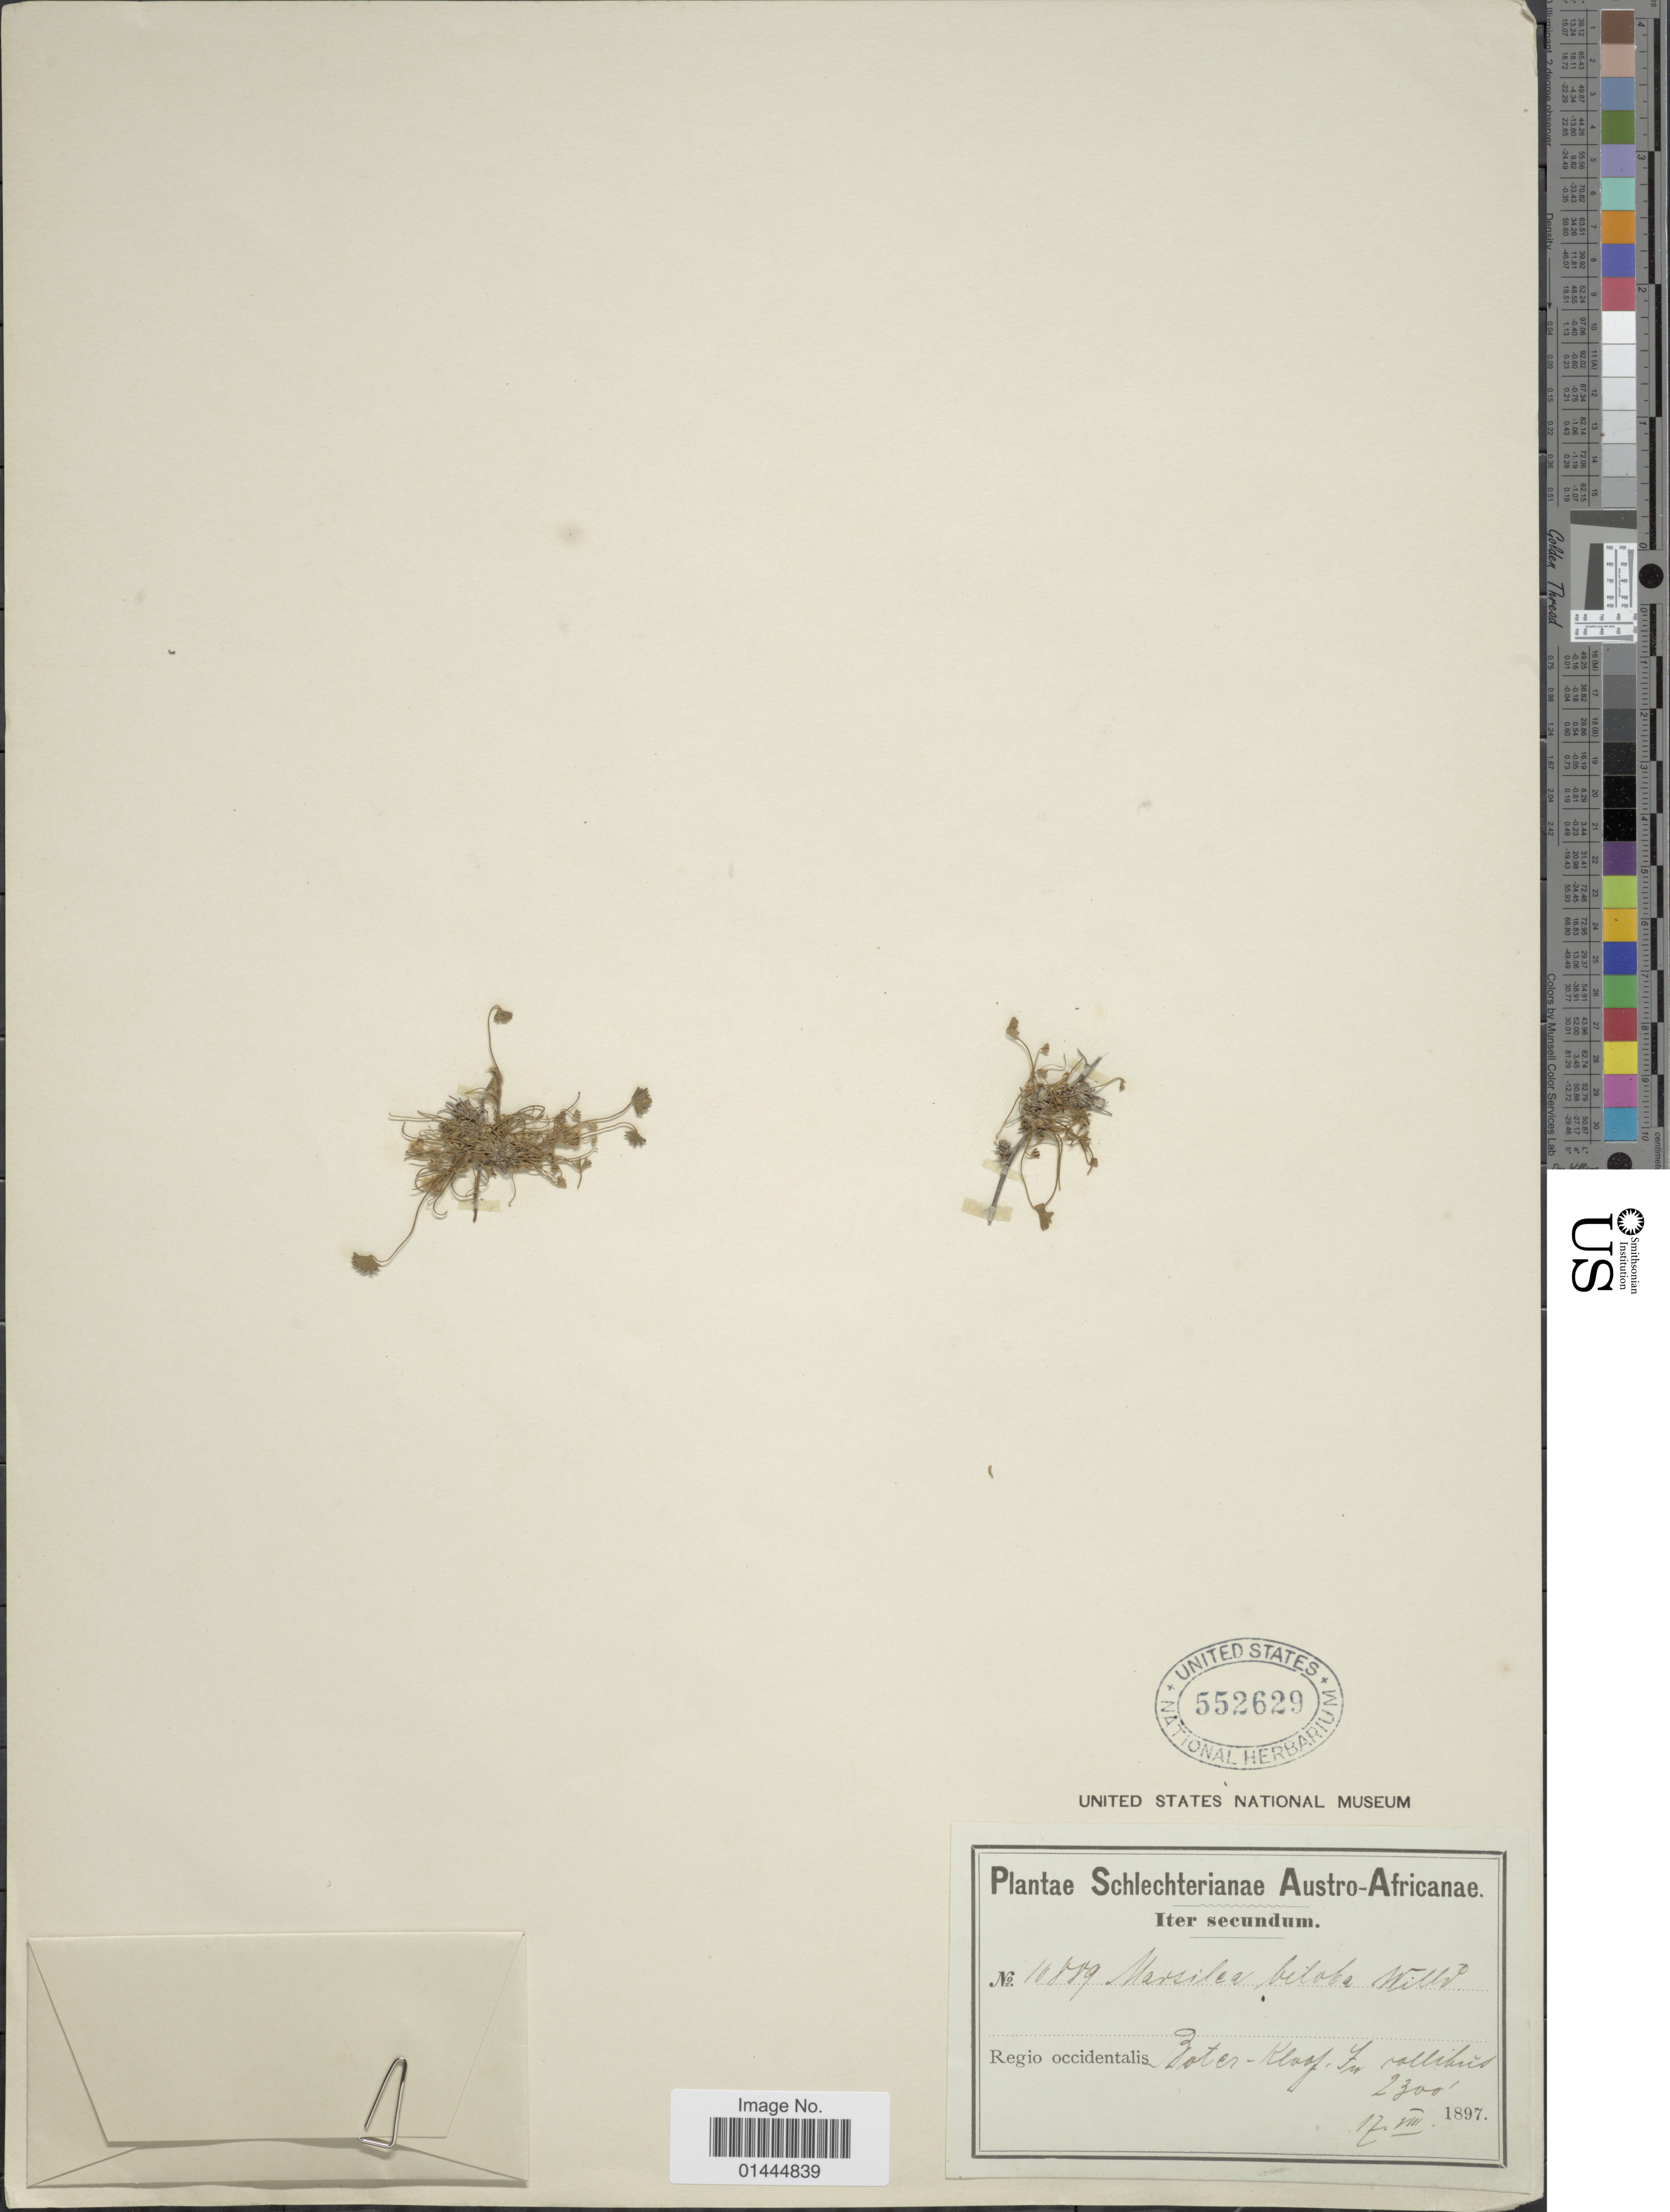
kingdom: Plantae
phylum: Tracheophyta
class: Polypodiopsida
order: Salviniales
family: Marsileaceae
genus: Marsilea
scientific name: Marsilea biloba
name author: Willd.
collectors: F. R. R. Schlechter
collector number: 10889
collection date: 1897-08-17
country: South Africa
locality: Austro-Africanae, Regio occidentalis Boter-Kloof, in collibus.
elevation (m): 701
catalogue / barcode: US 552629